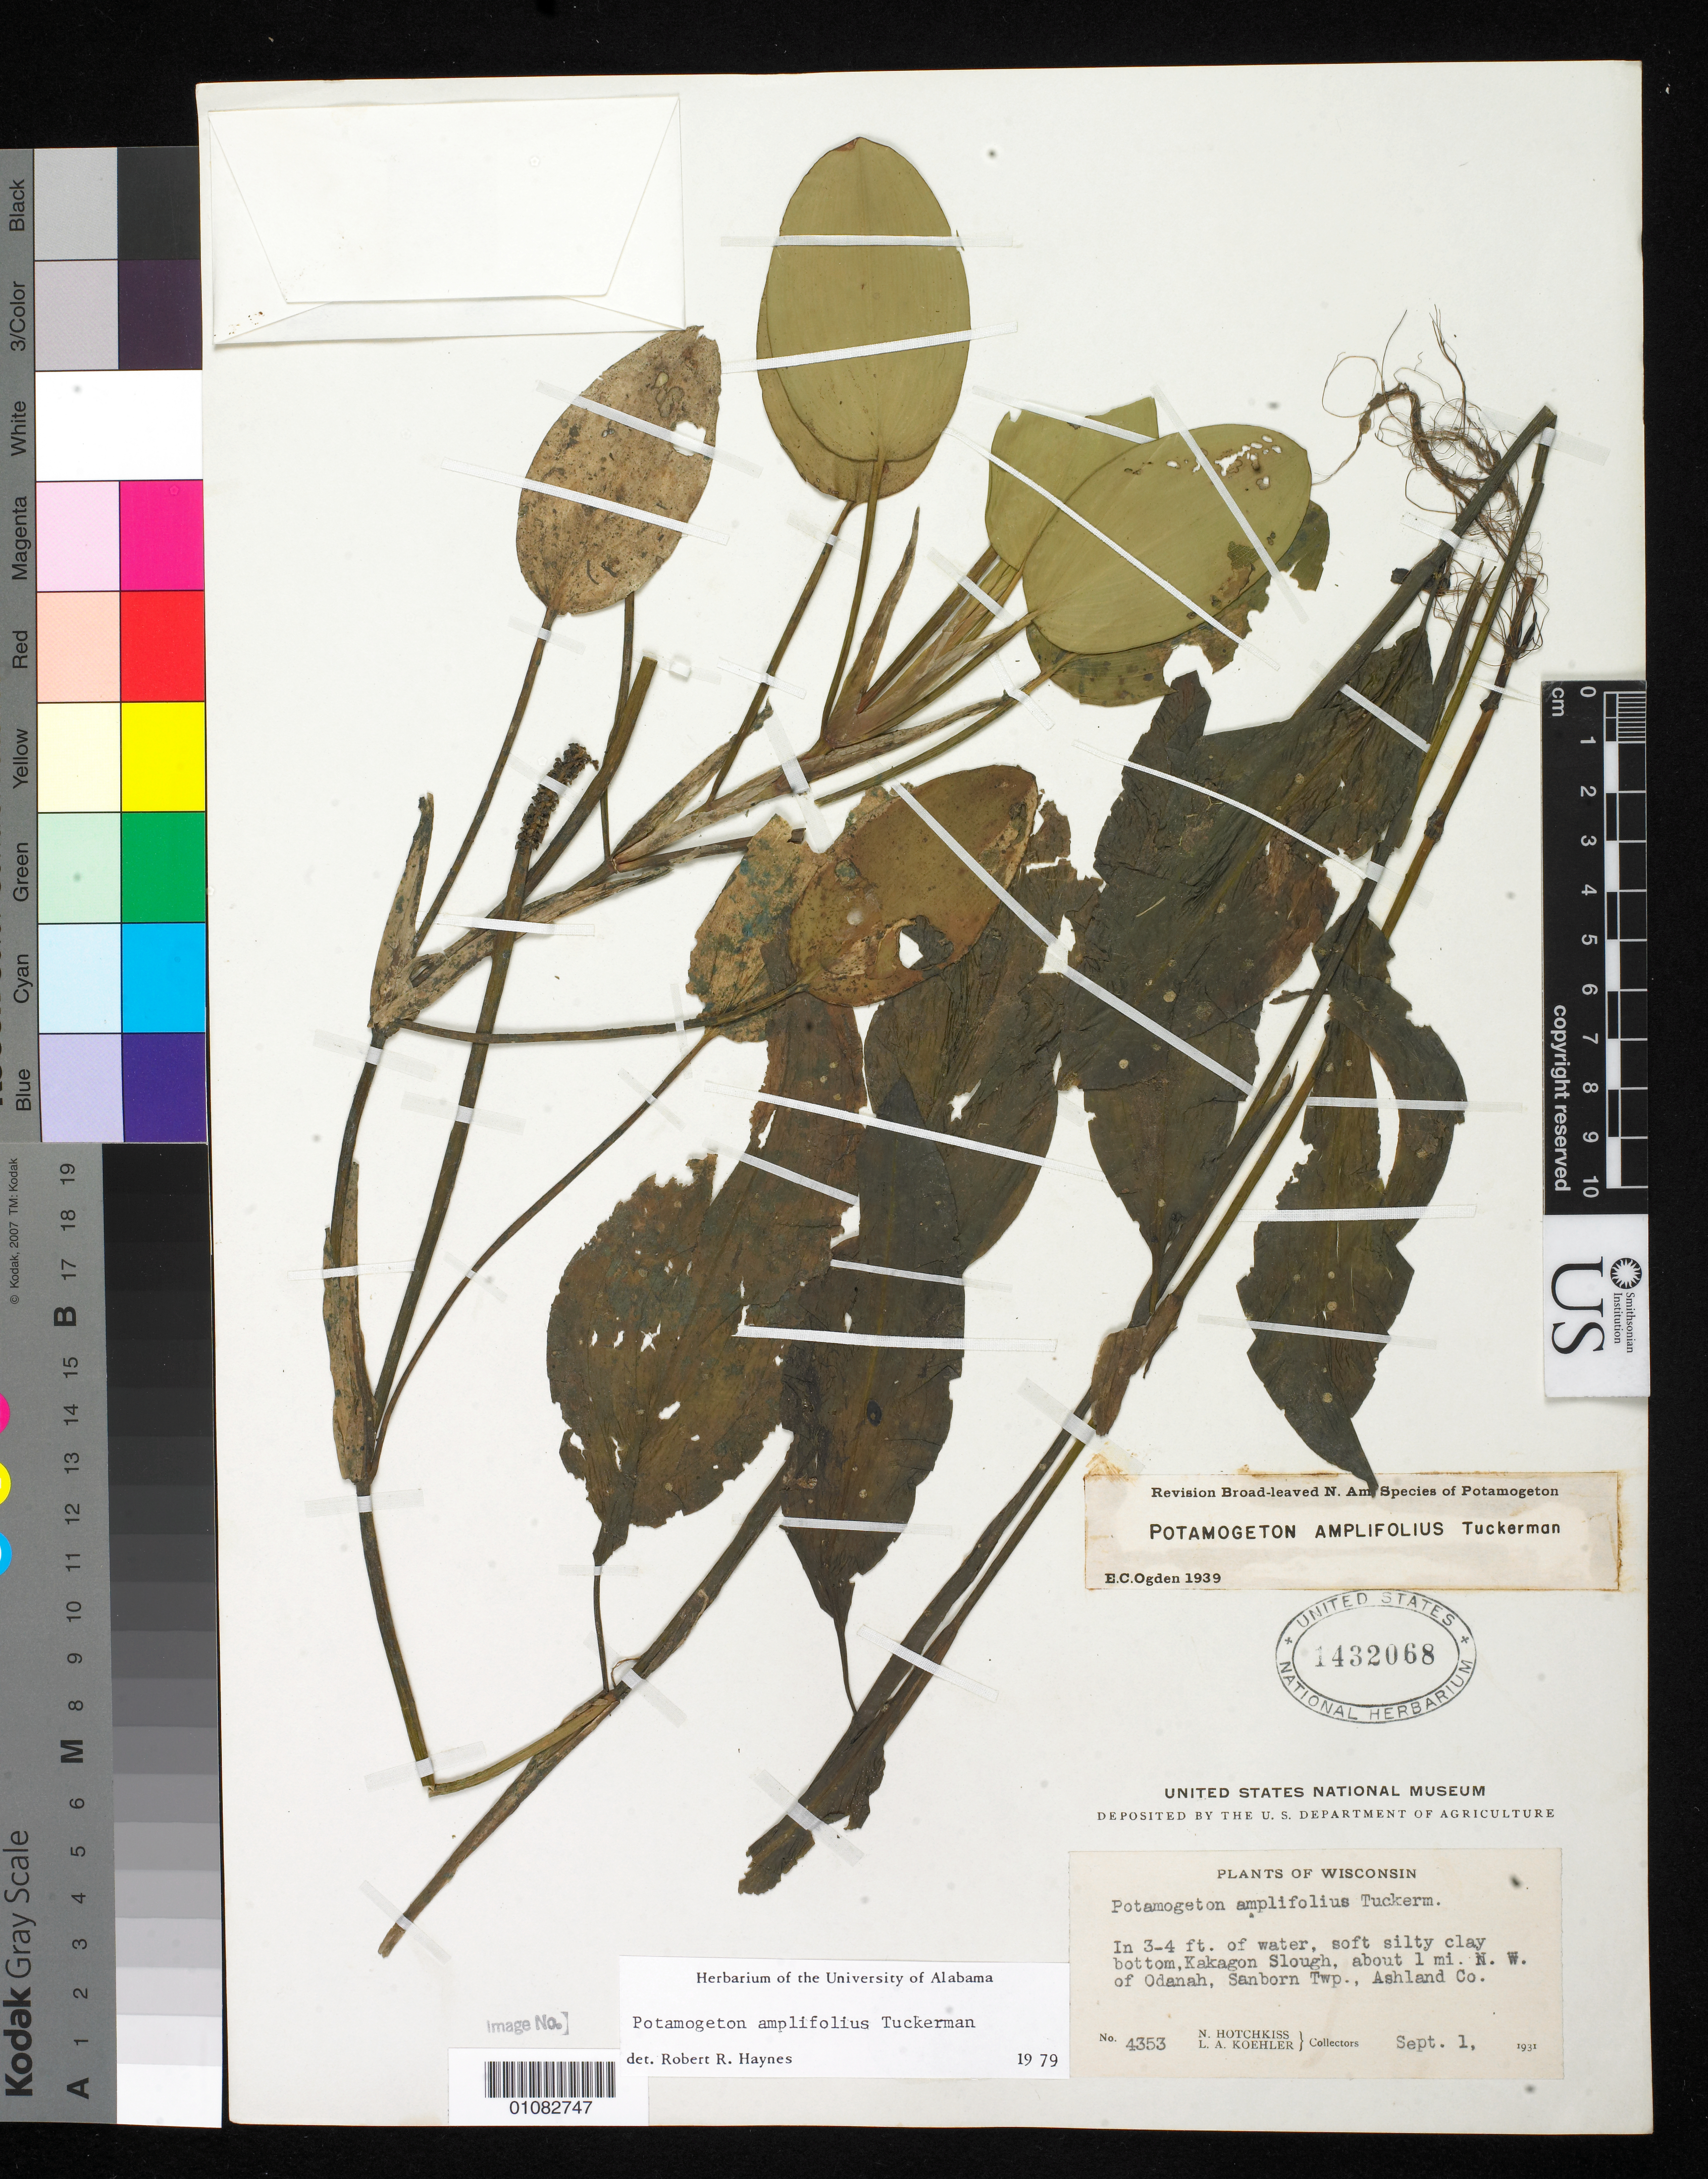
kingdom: Plantae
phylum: Tracheophyta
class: Liliopsida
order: Alismatales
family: Potamogetonaceae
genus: Potamogeton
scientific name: Potamogeton amplifolius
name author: Tuckerm.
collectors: N. Hotchkiss & L. Koehler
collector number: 4353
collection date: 1931-09-01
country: United States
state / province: Michigan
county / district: Ashland County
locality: Sanborn Twp., about 1 mi. NW of Odanah, Kakagon Slough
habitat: Soft silty clay bottom.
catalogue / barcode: US 1432068